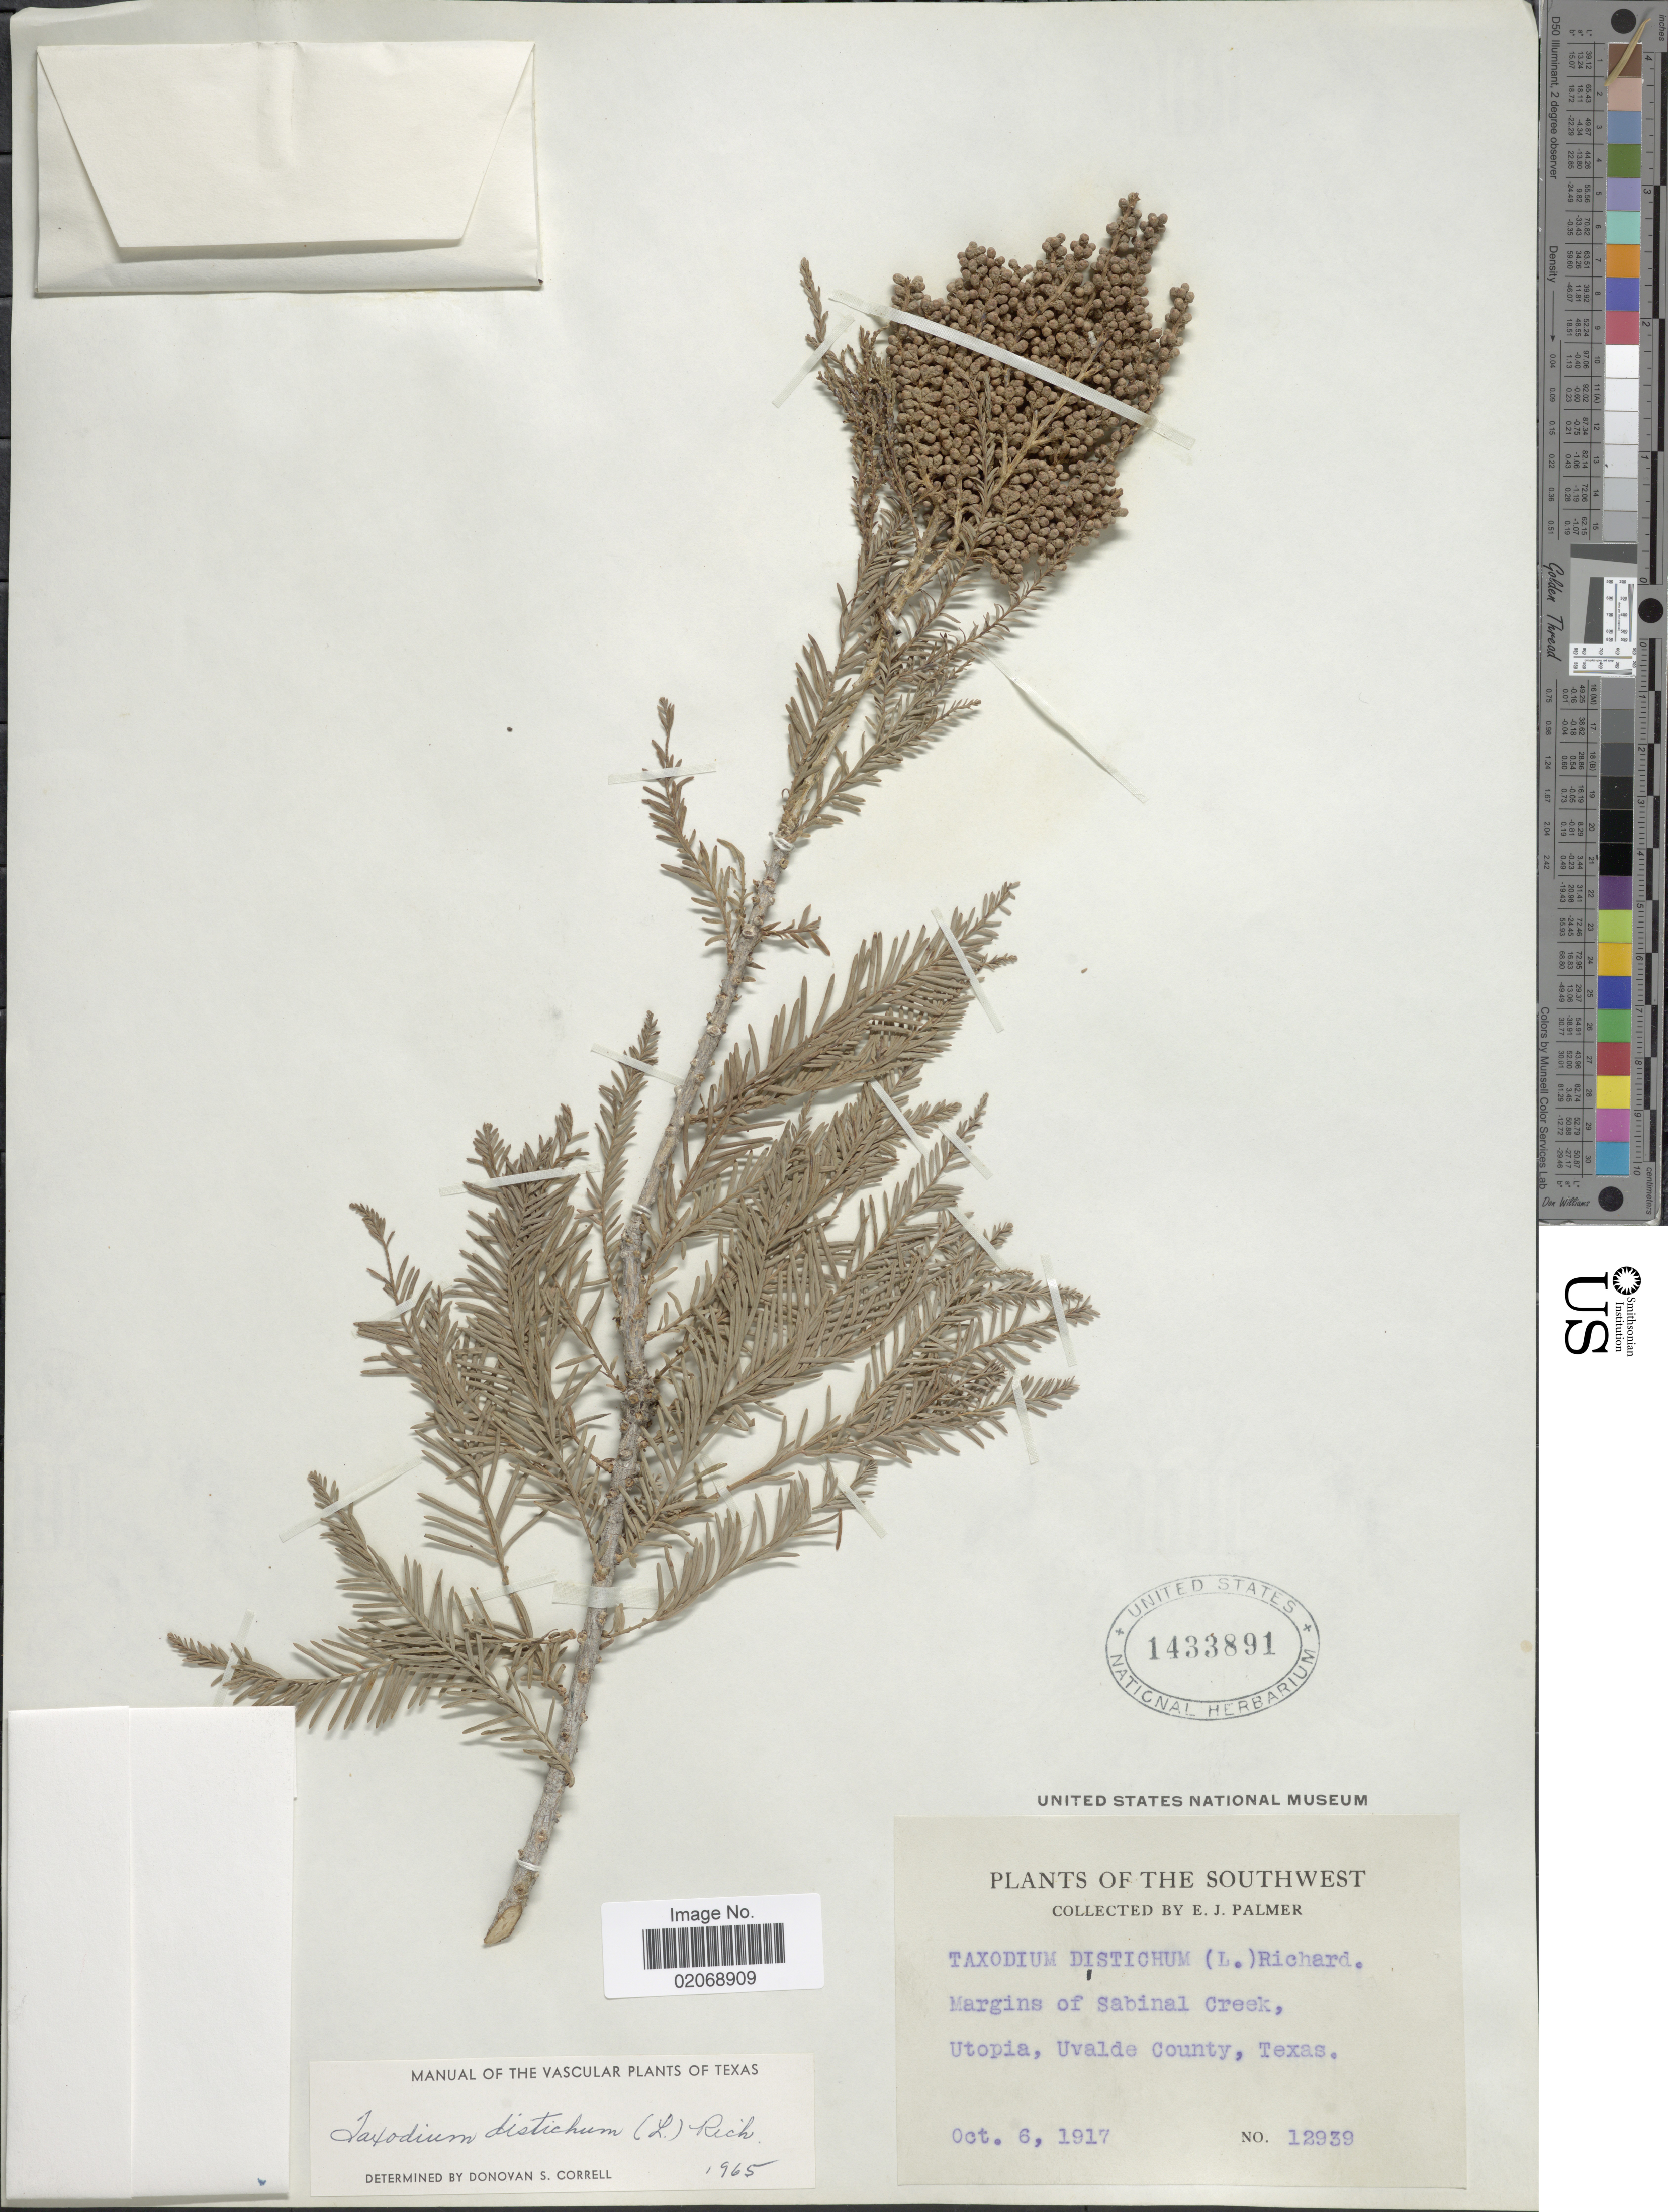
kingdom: Plantae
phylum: Tracheophyta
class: Pinopsida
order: Pinales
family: Cupressaceae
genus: Taxodium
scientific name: Taxodium distichum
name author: (L.) Rich.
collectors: E. J. Palmer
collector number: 12939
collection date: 1917-10-06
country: United States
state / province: Texas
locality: Sabinal Creek, Utopia, Uvalde County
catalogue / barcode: US 1433891